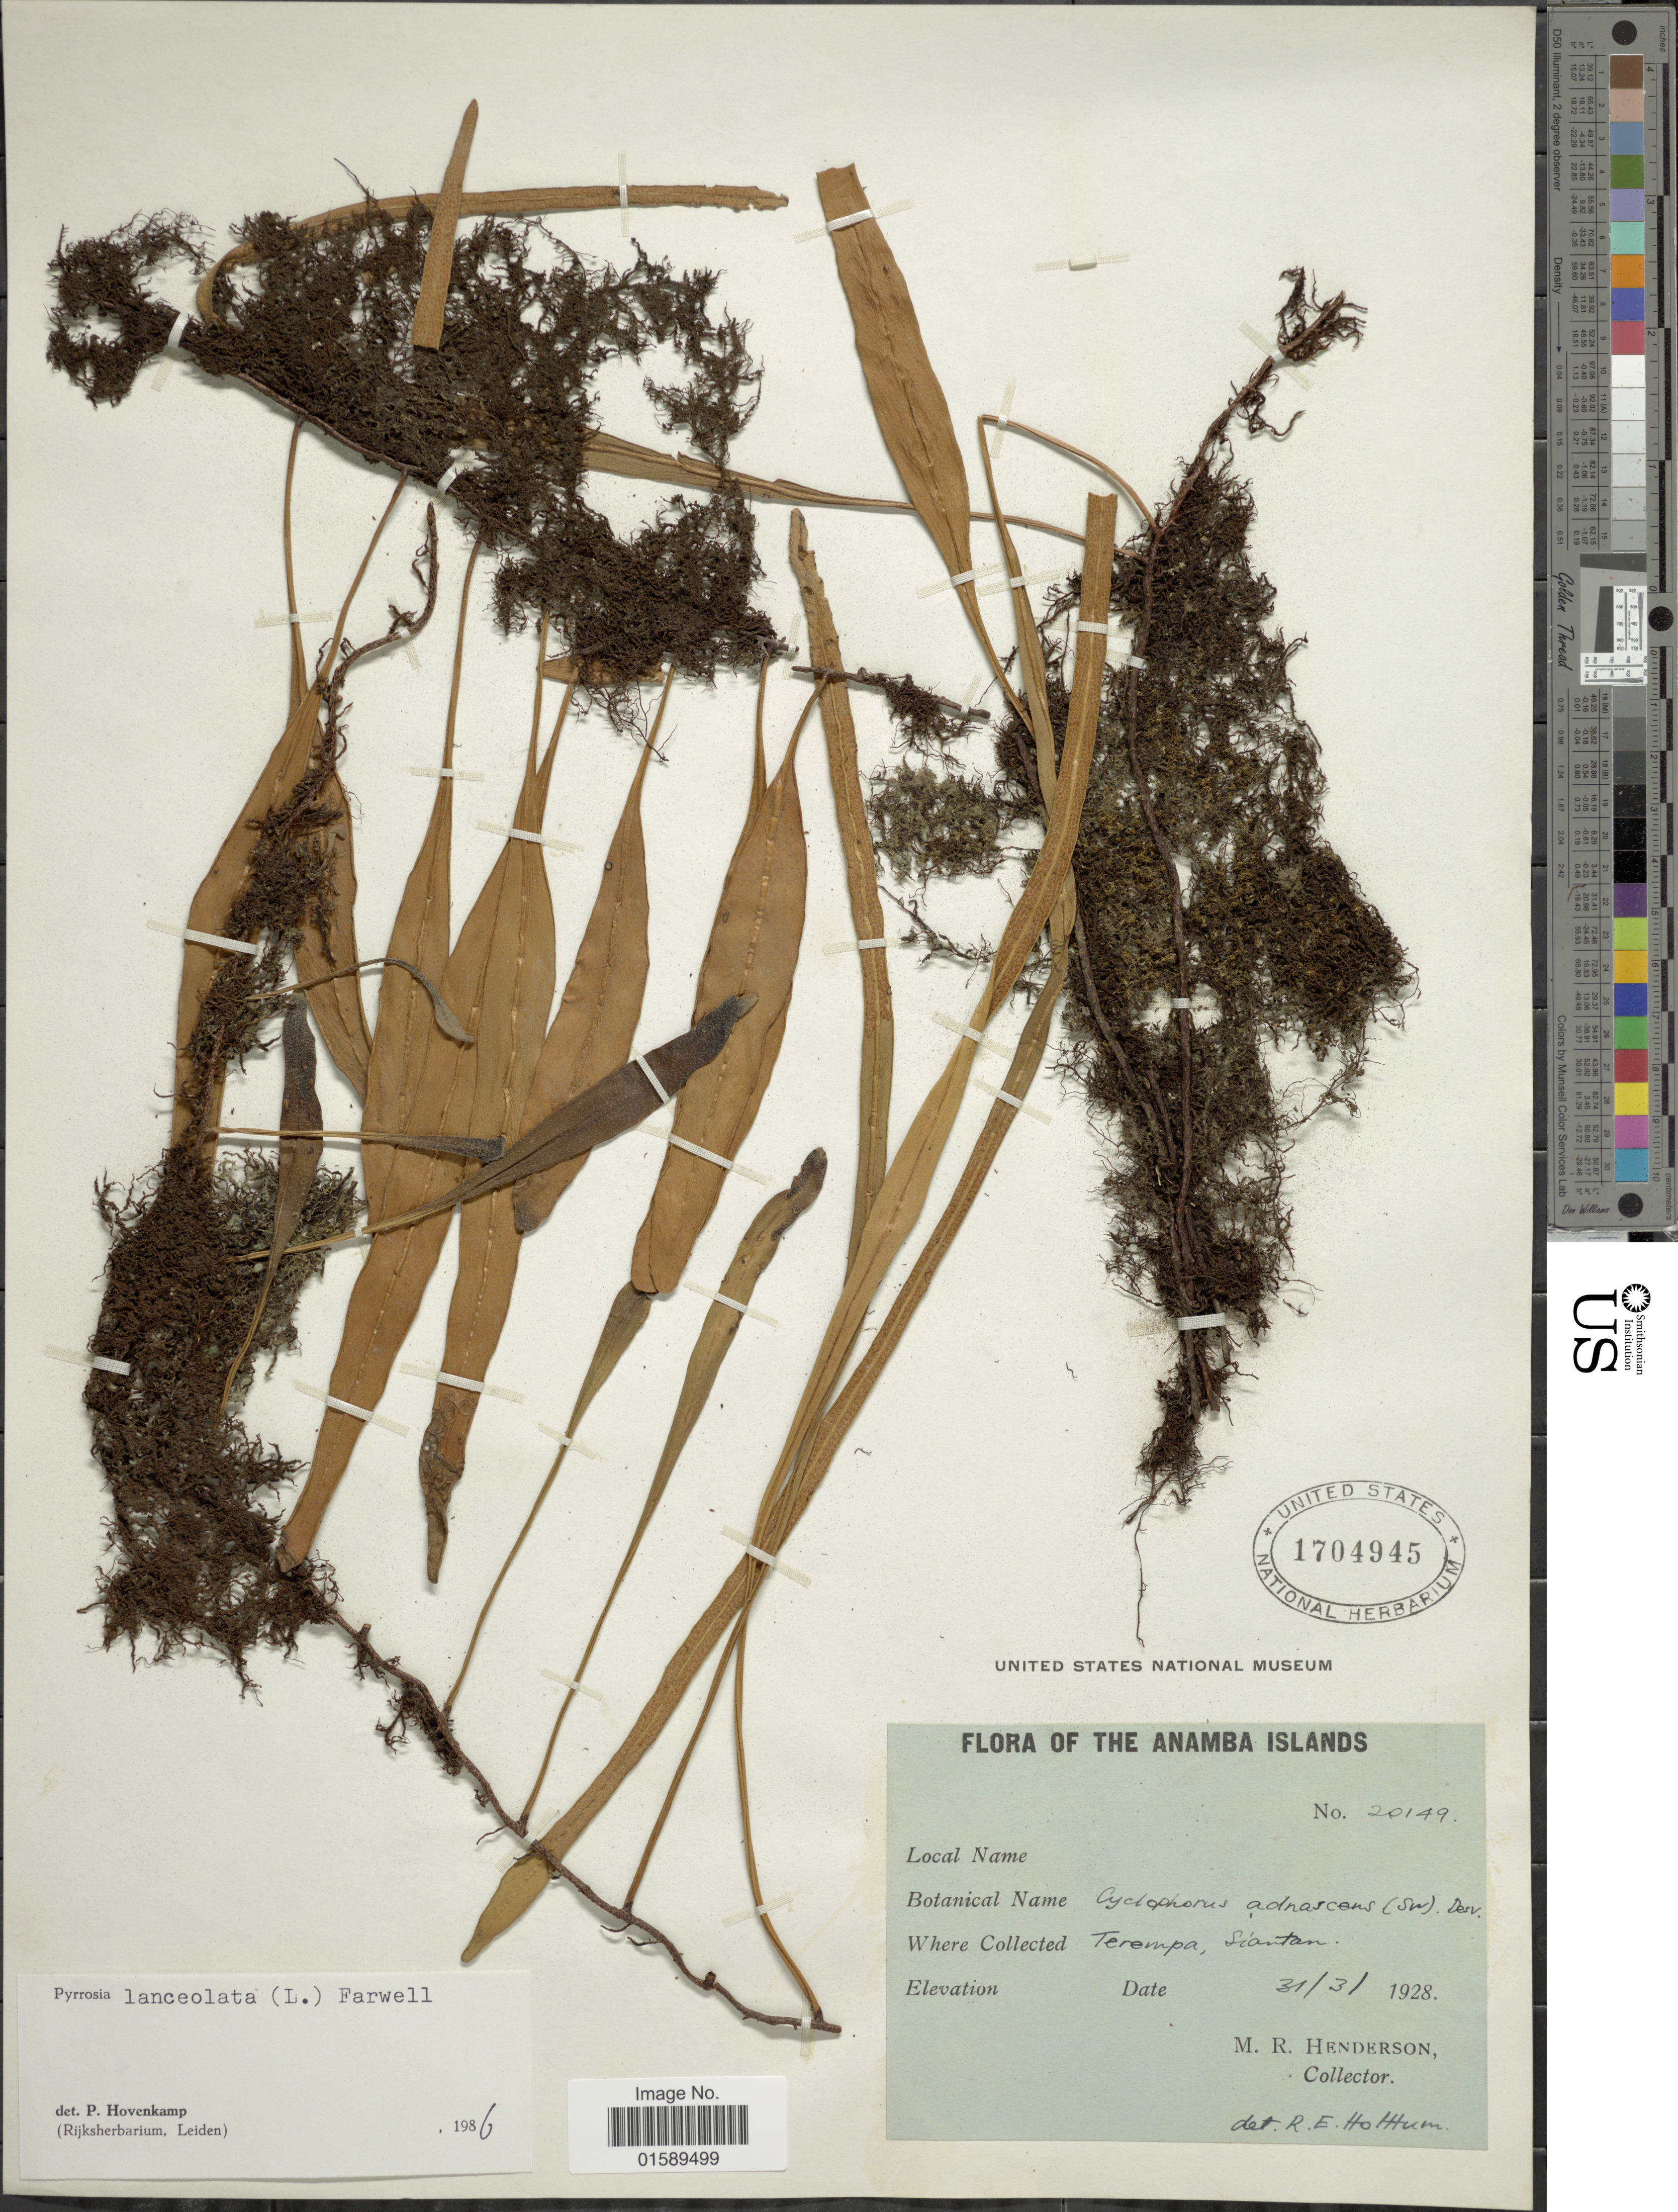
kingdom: Plantae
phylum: Tracheophyta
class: Polypodiopsida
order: Polypodiales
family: Polypodiaceae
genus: Pyrrosia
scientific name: Pyrrosia lanceolata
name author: (L.) Farw.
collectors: M. Henderson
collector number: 20149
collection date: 1928-03-31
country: Nigeria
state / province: Anambra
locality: Anamba Islands. Terempa, Siantan.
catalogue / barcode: US 1704945